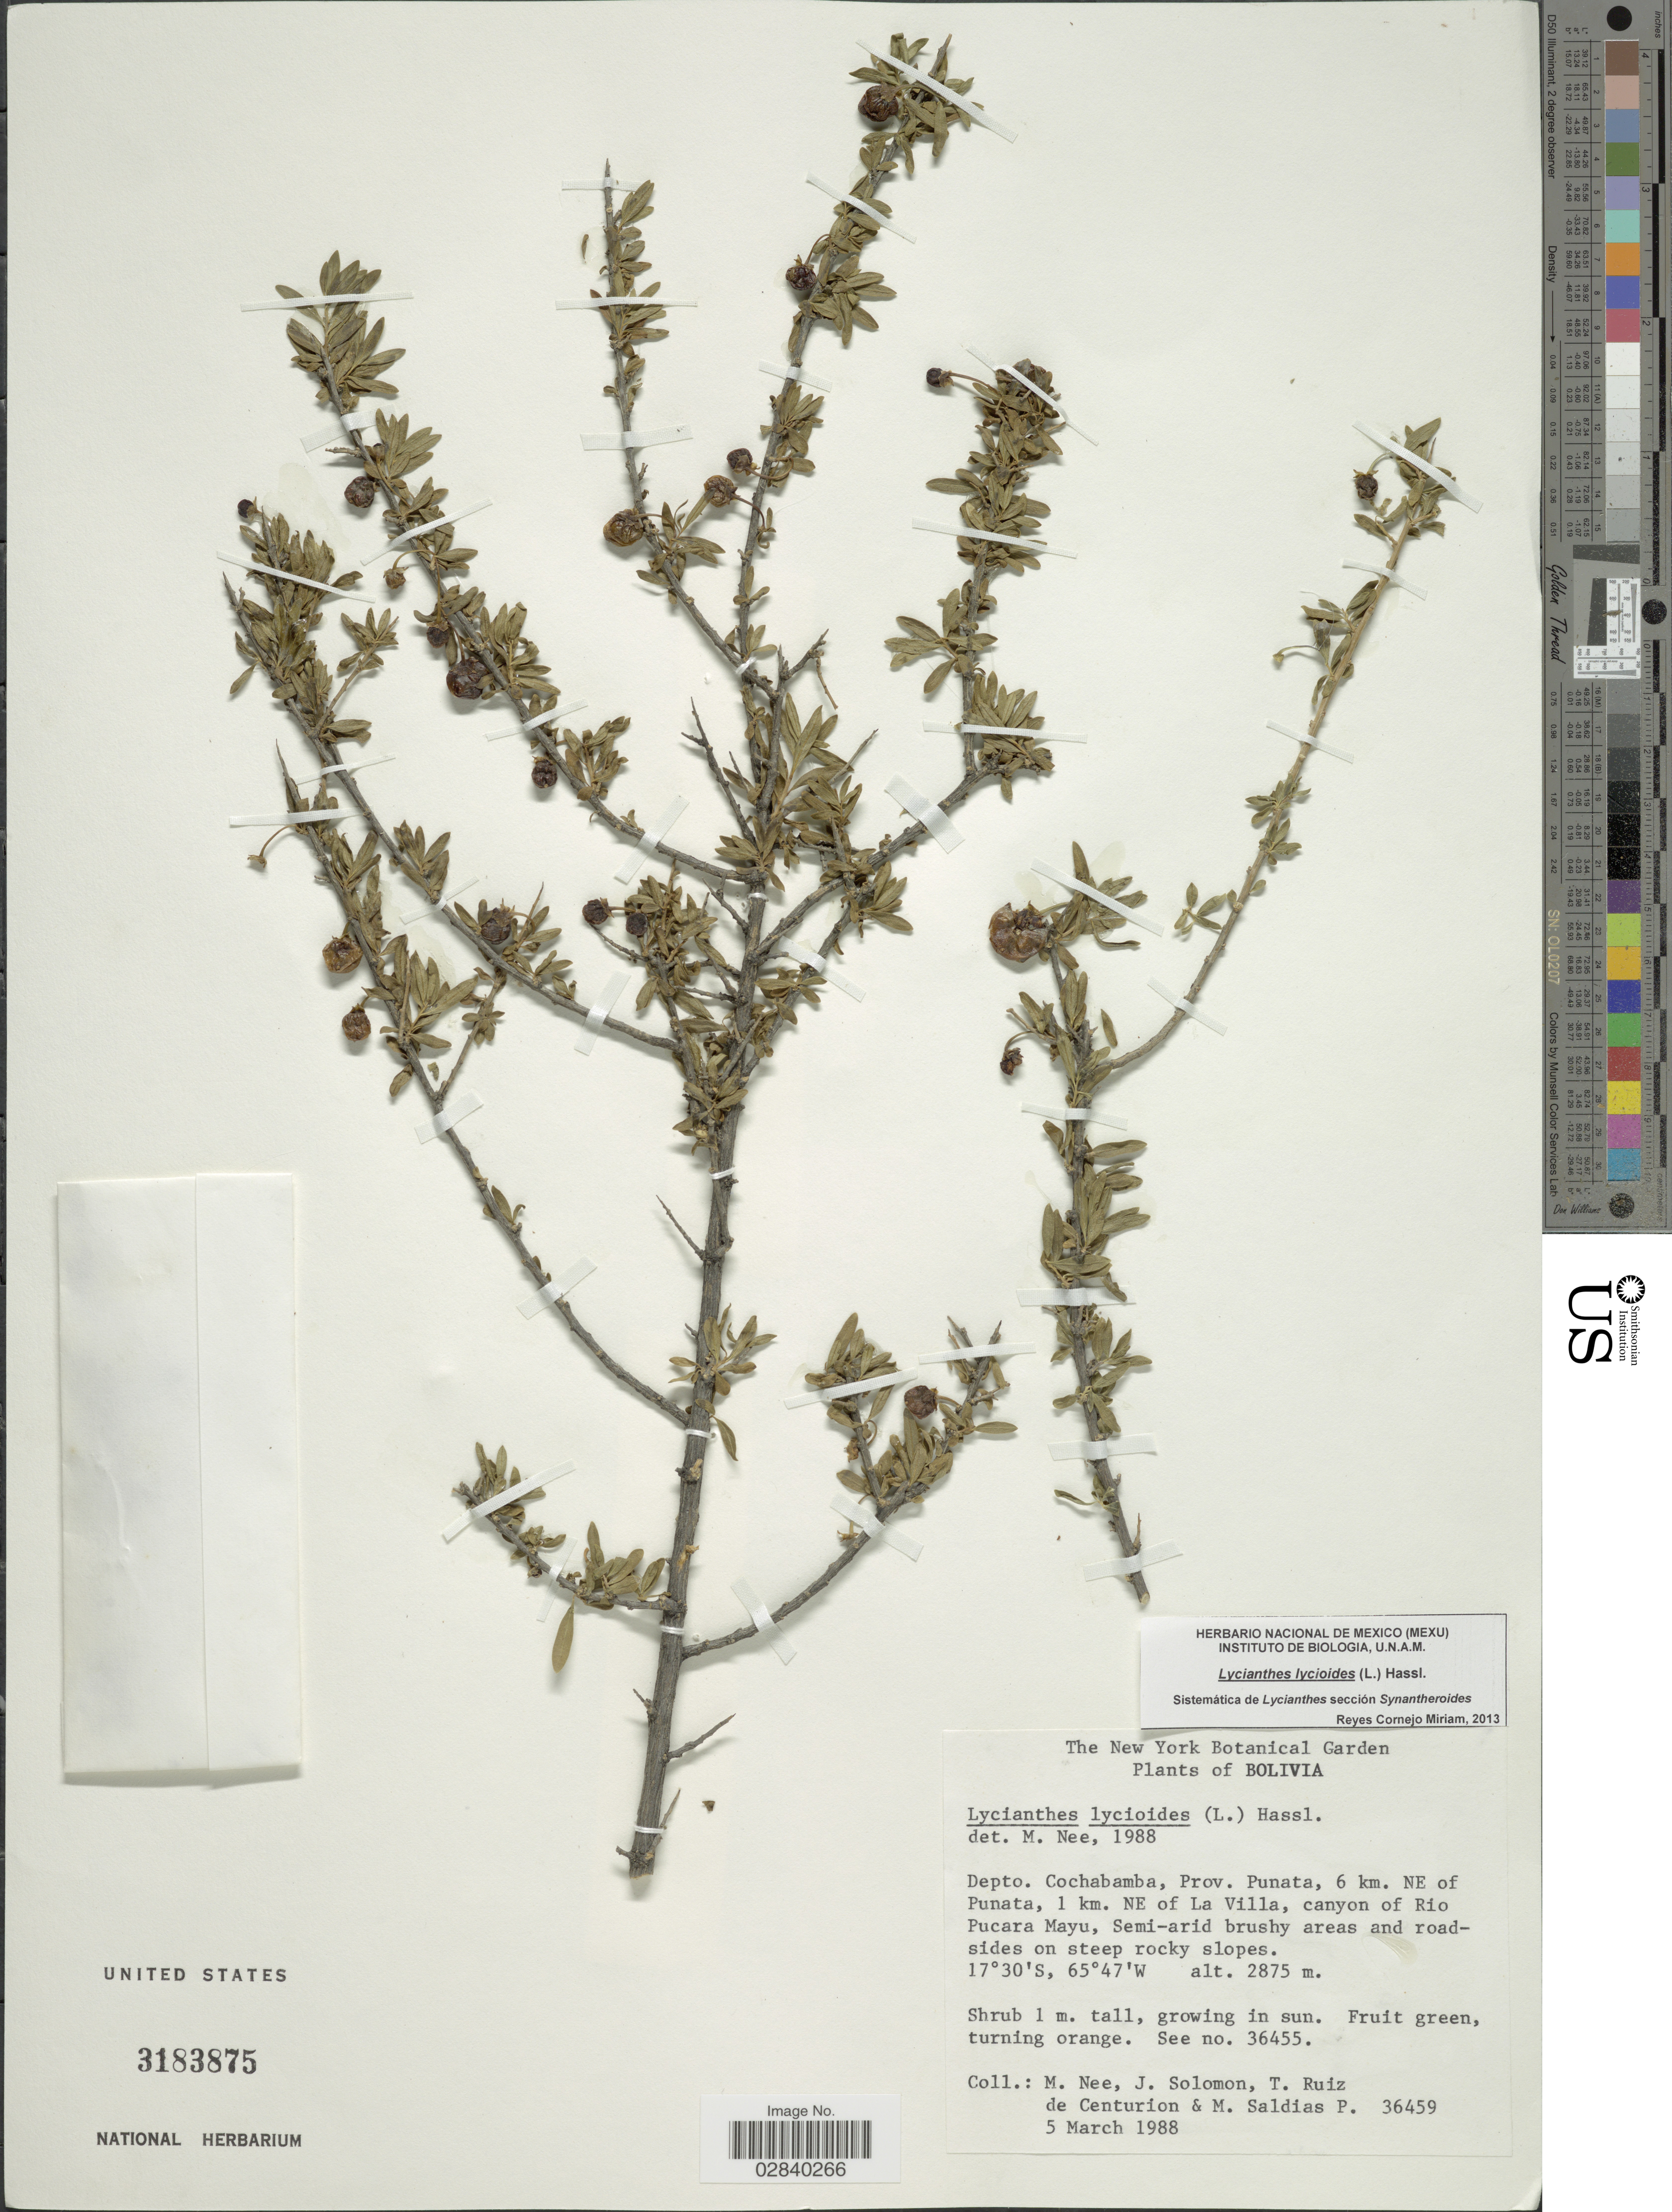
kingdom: Plantae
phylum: Tracheophyta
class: Magnoliopsida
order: Solanales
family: Solanaceae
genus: Lycianthes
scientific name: Lycianthes lycioides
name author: (L.) Hassl.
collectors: M. Nee, J. Solomon, T. De Centurion & M. Saldias P.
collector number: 36459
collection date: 1988-03-05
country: Bolivia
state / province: Cochabamba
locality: Depto. Cochabamba, Prov. Punata, 6 km. NE of Punata, 1 km. NE of La Villa, canyon of Rio Pucara Mayu.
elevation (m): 2875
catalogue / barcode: US 3183875